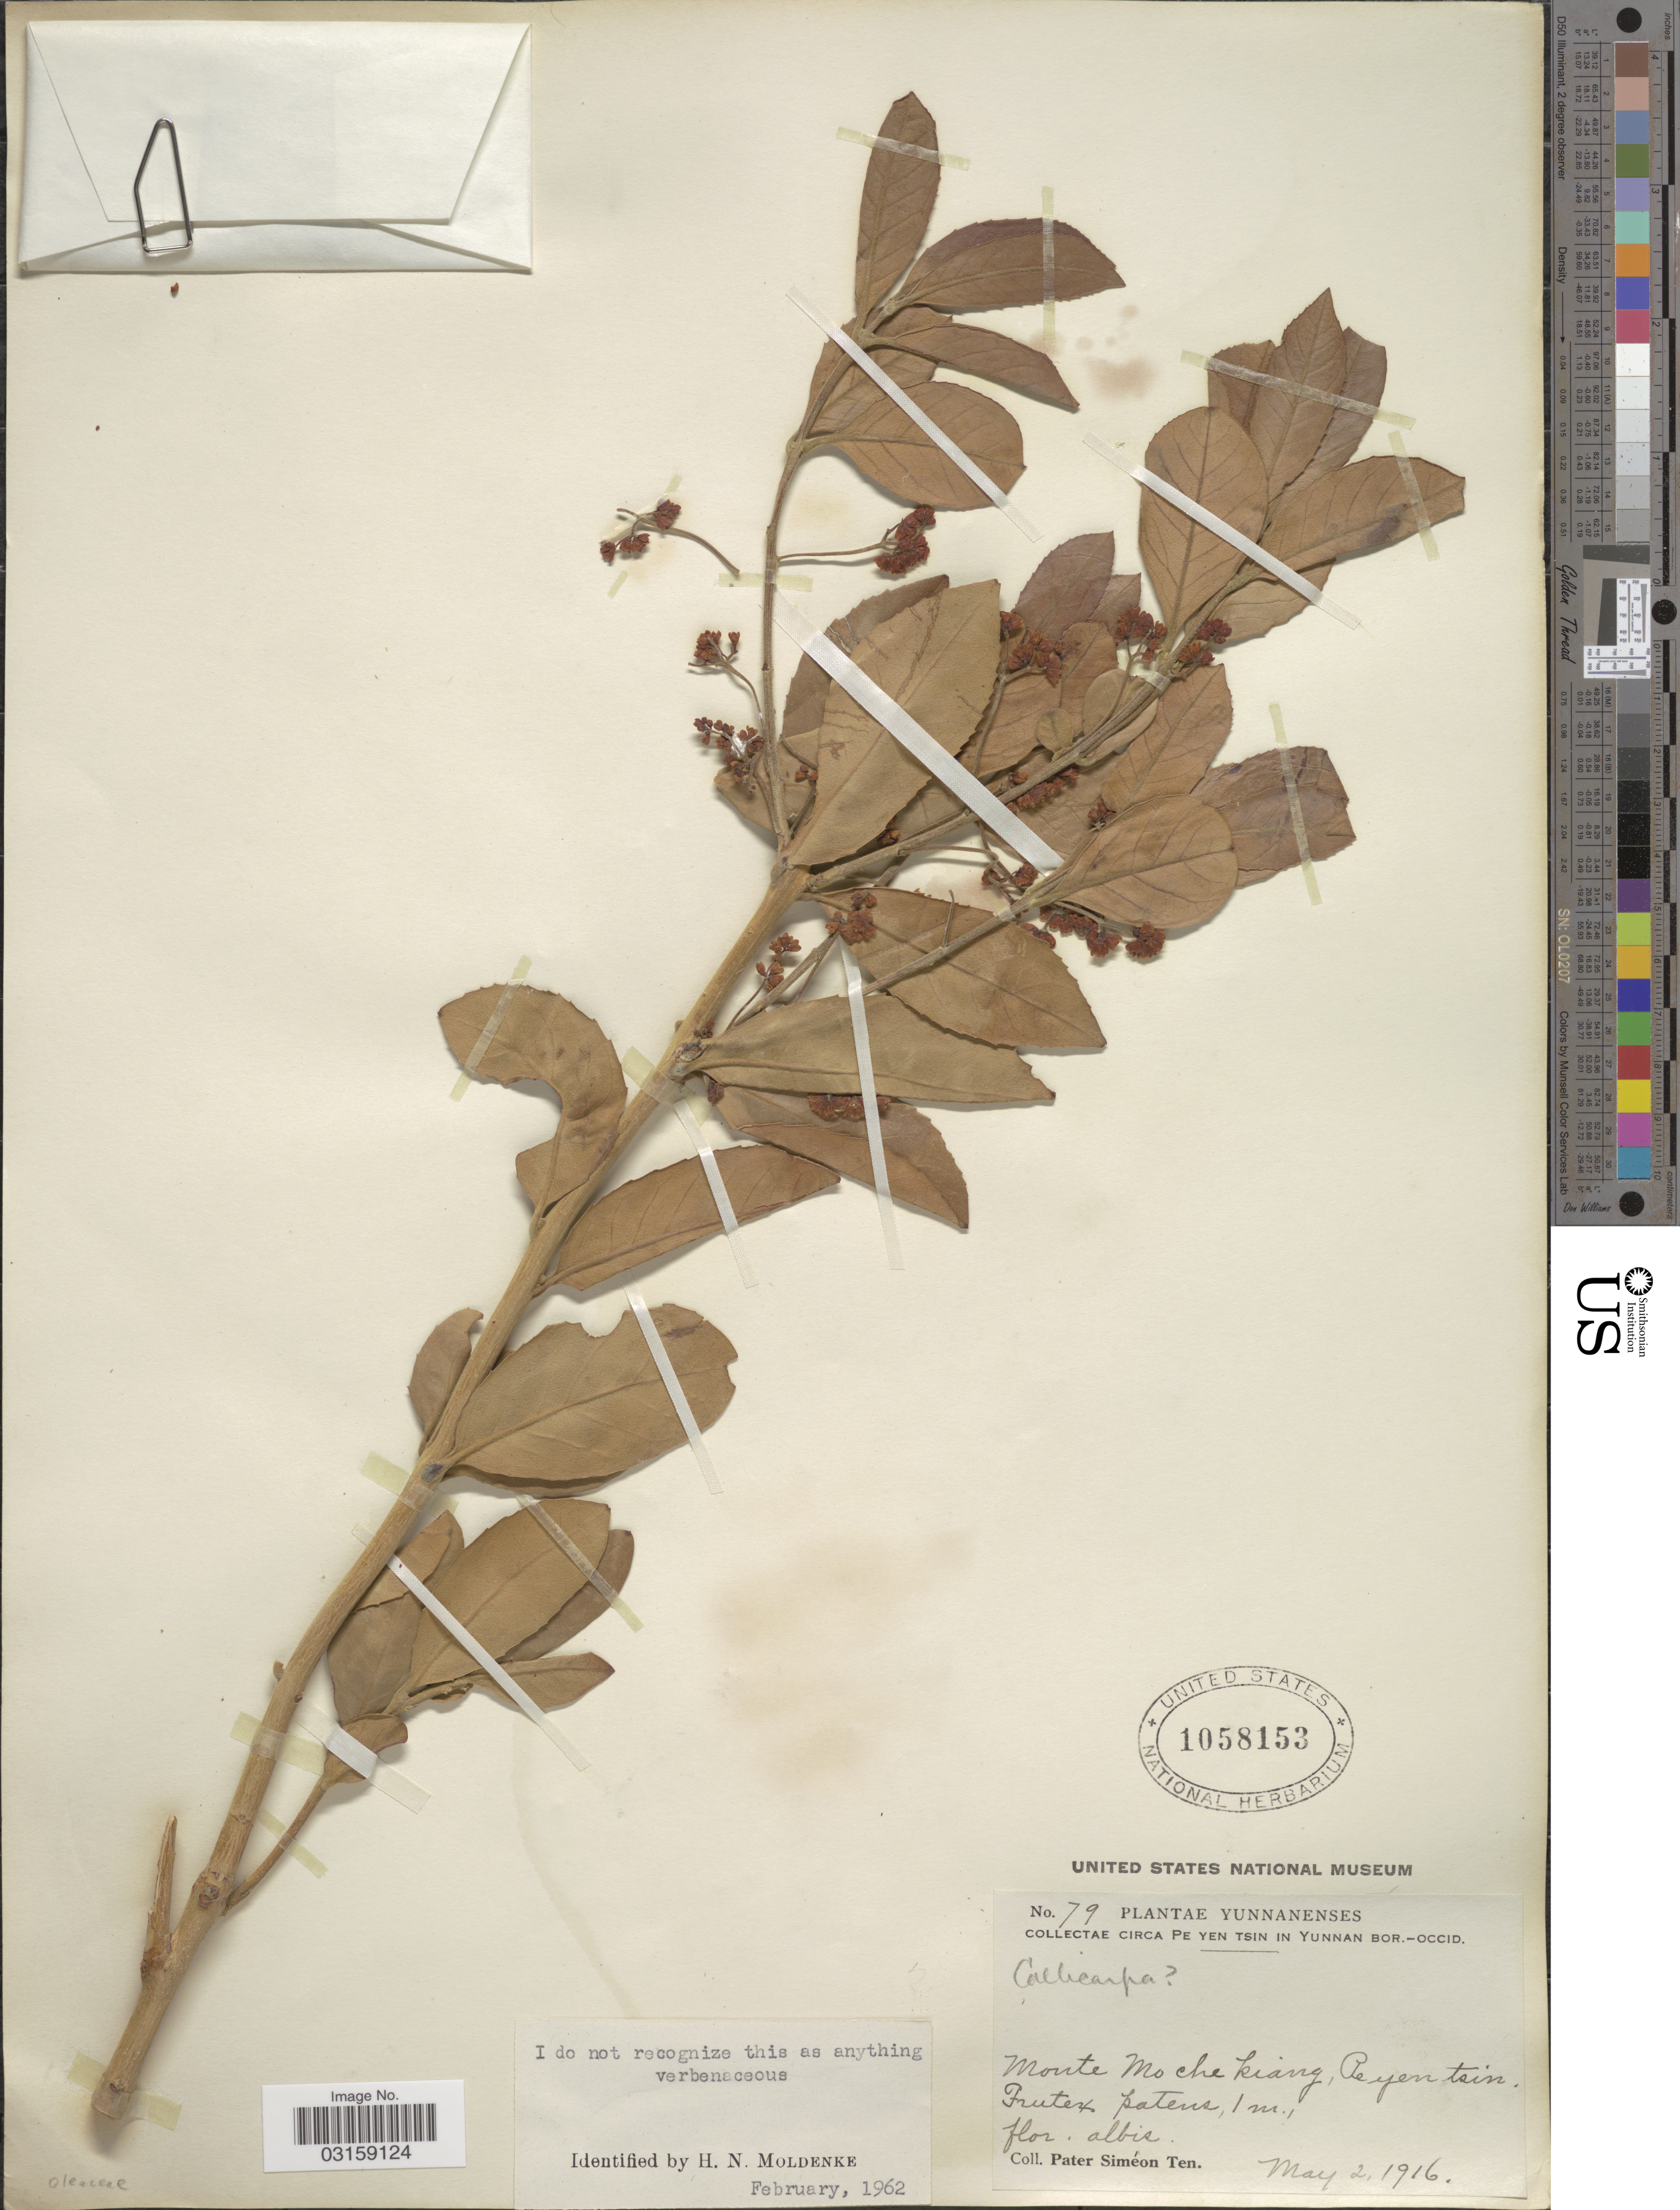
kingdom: Plantae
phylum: Tracheophyta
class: Magnoliopsida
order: Lamiales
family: Oleaceae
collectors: P. S. Ten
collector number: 79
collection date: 1916-05-02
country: China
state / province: Yunnan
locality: Circa Pe Yen Tsin in Yunnan Bor.-Occid. Monte Mo Che kiang, Pe yen tsin.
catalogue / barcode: US 1058153